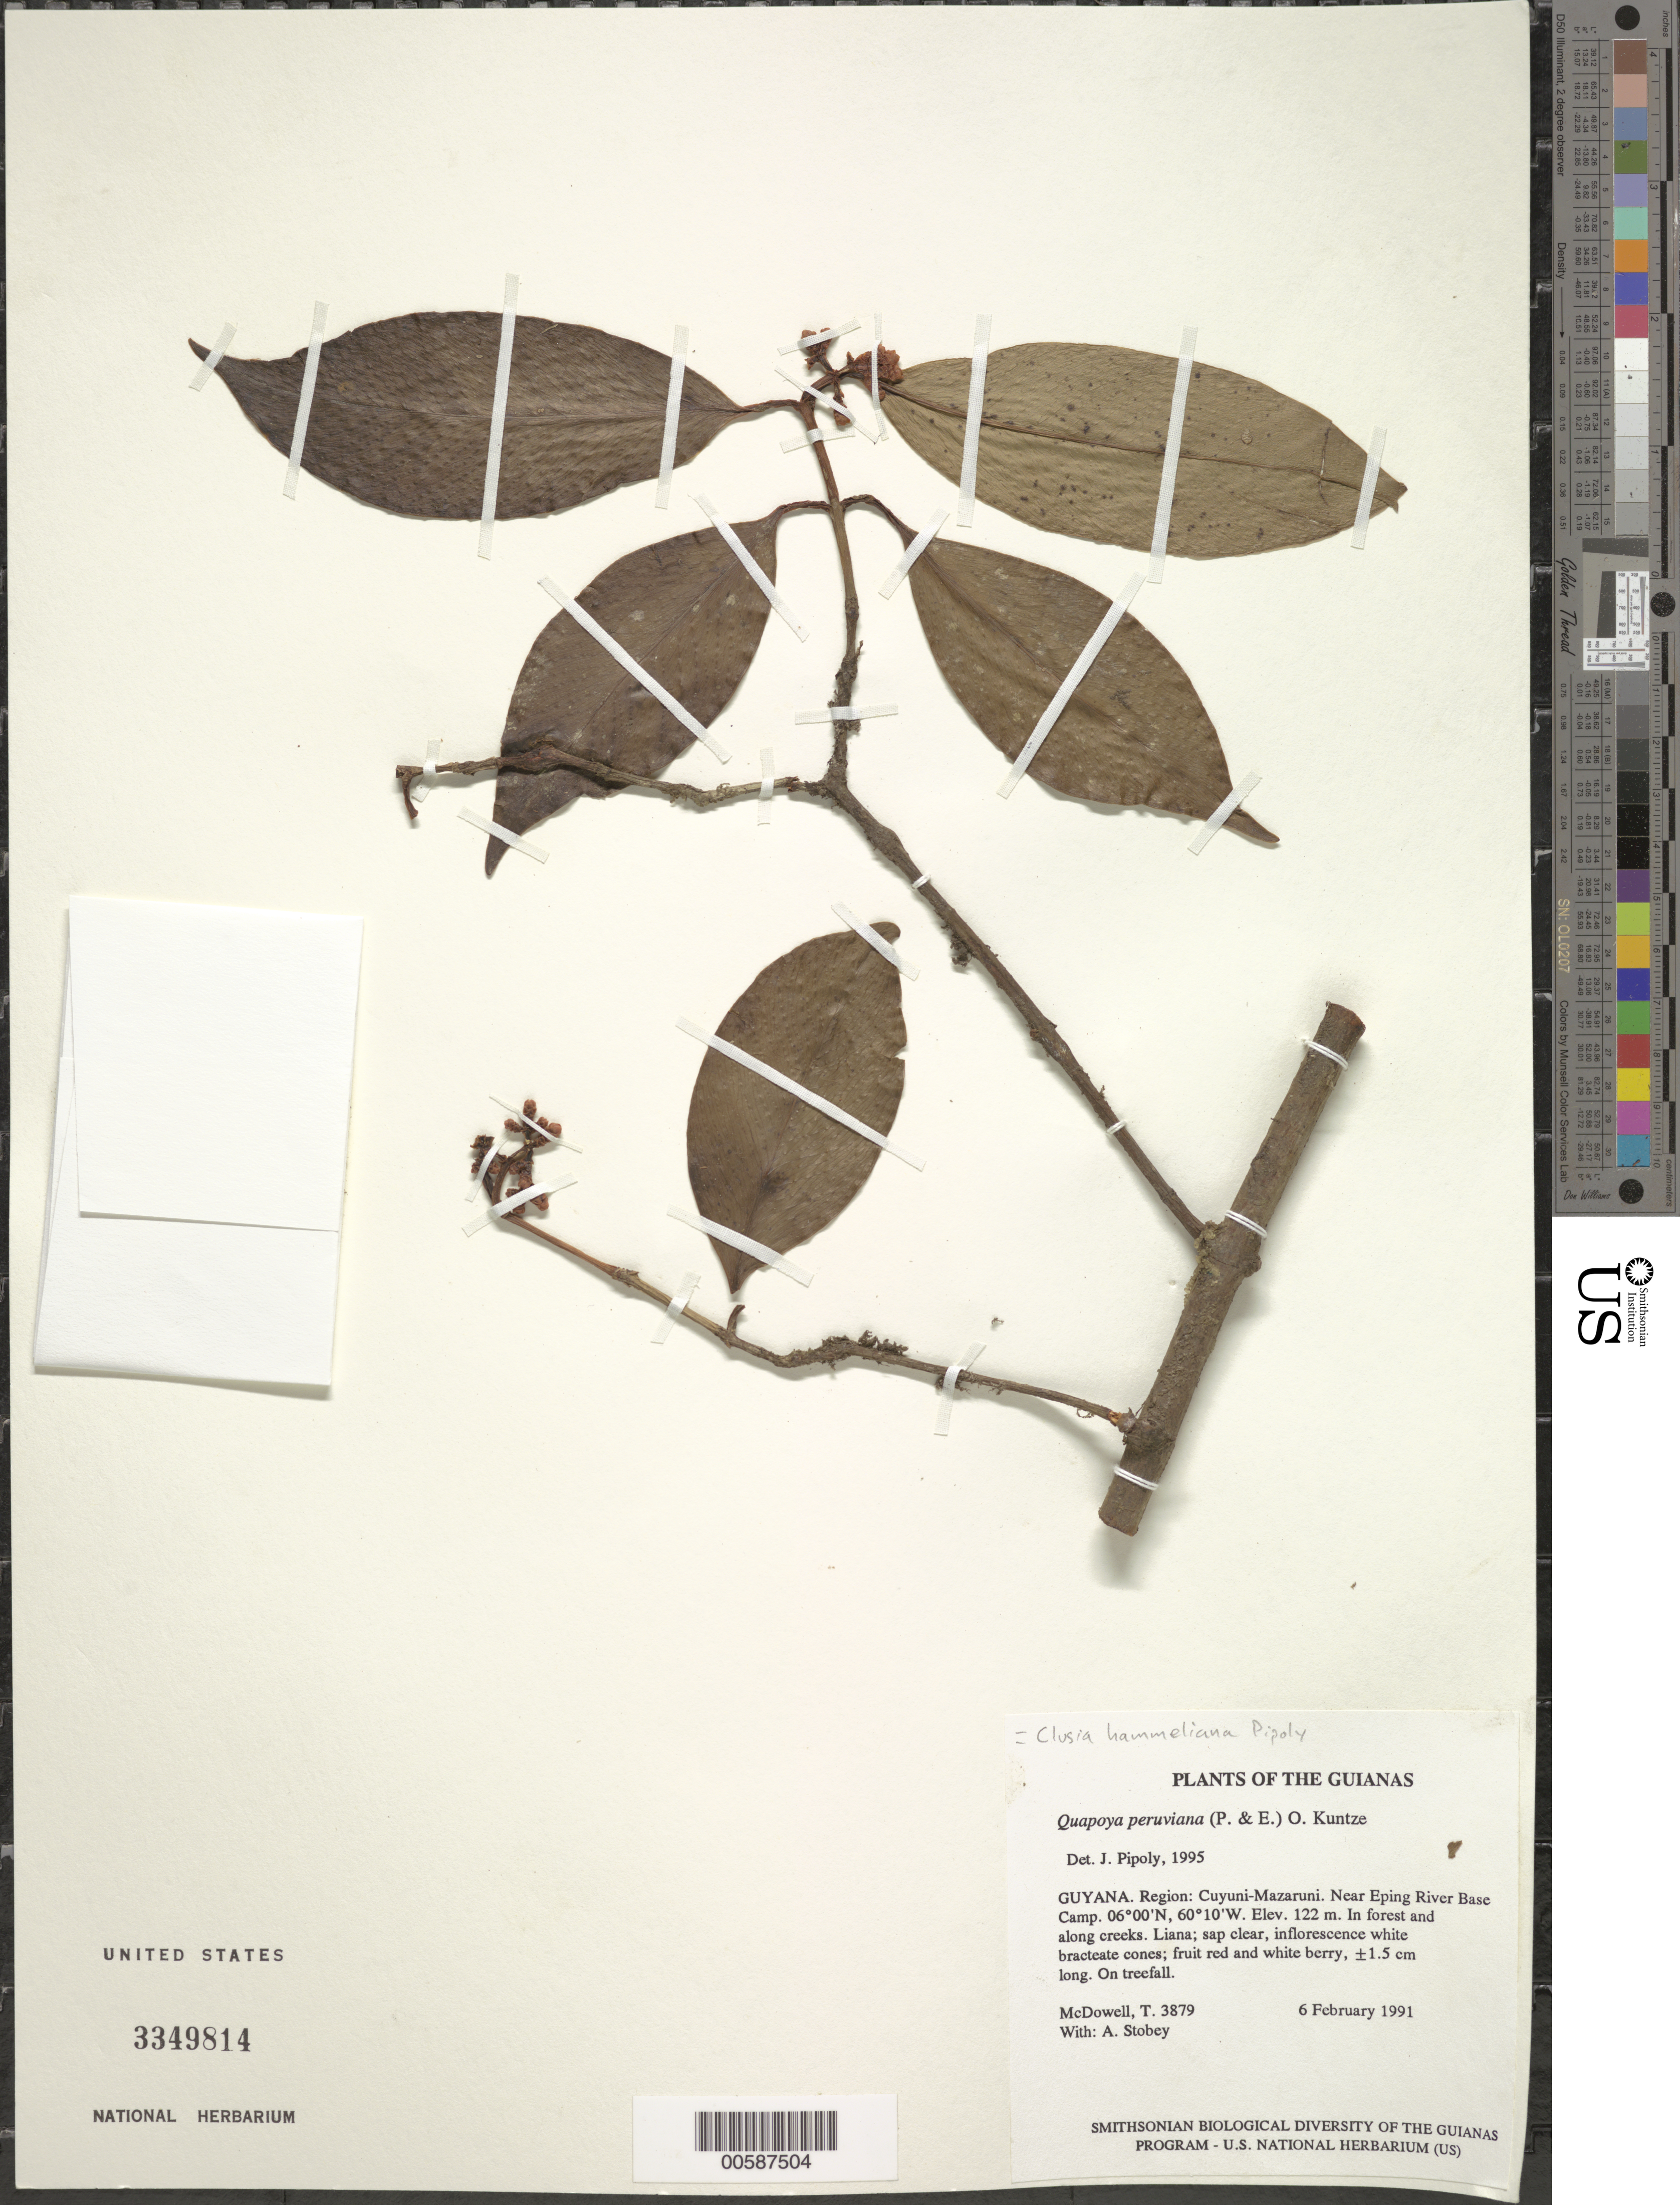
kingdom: Plantae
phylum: Tracheophyta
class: Magnoliopsida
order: Malpighiales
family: Clusiaceae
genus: Clusia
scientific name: Clusia hammeliana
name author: Pipoly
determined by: Pipoly, J. J., III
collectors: T. McDowell & A. Stobey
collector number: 3879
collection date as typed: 6 February 1991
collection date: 1991-02-06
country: Guyana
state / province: Cuyuni-Mazaruni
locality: Near Eping River Base Camp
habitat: In forest and along creeks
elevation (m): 122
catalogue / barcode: US 3349814